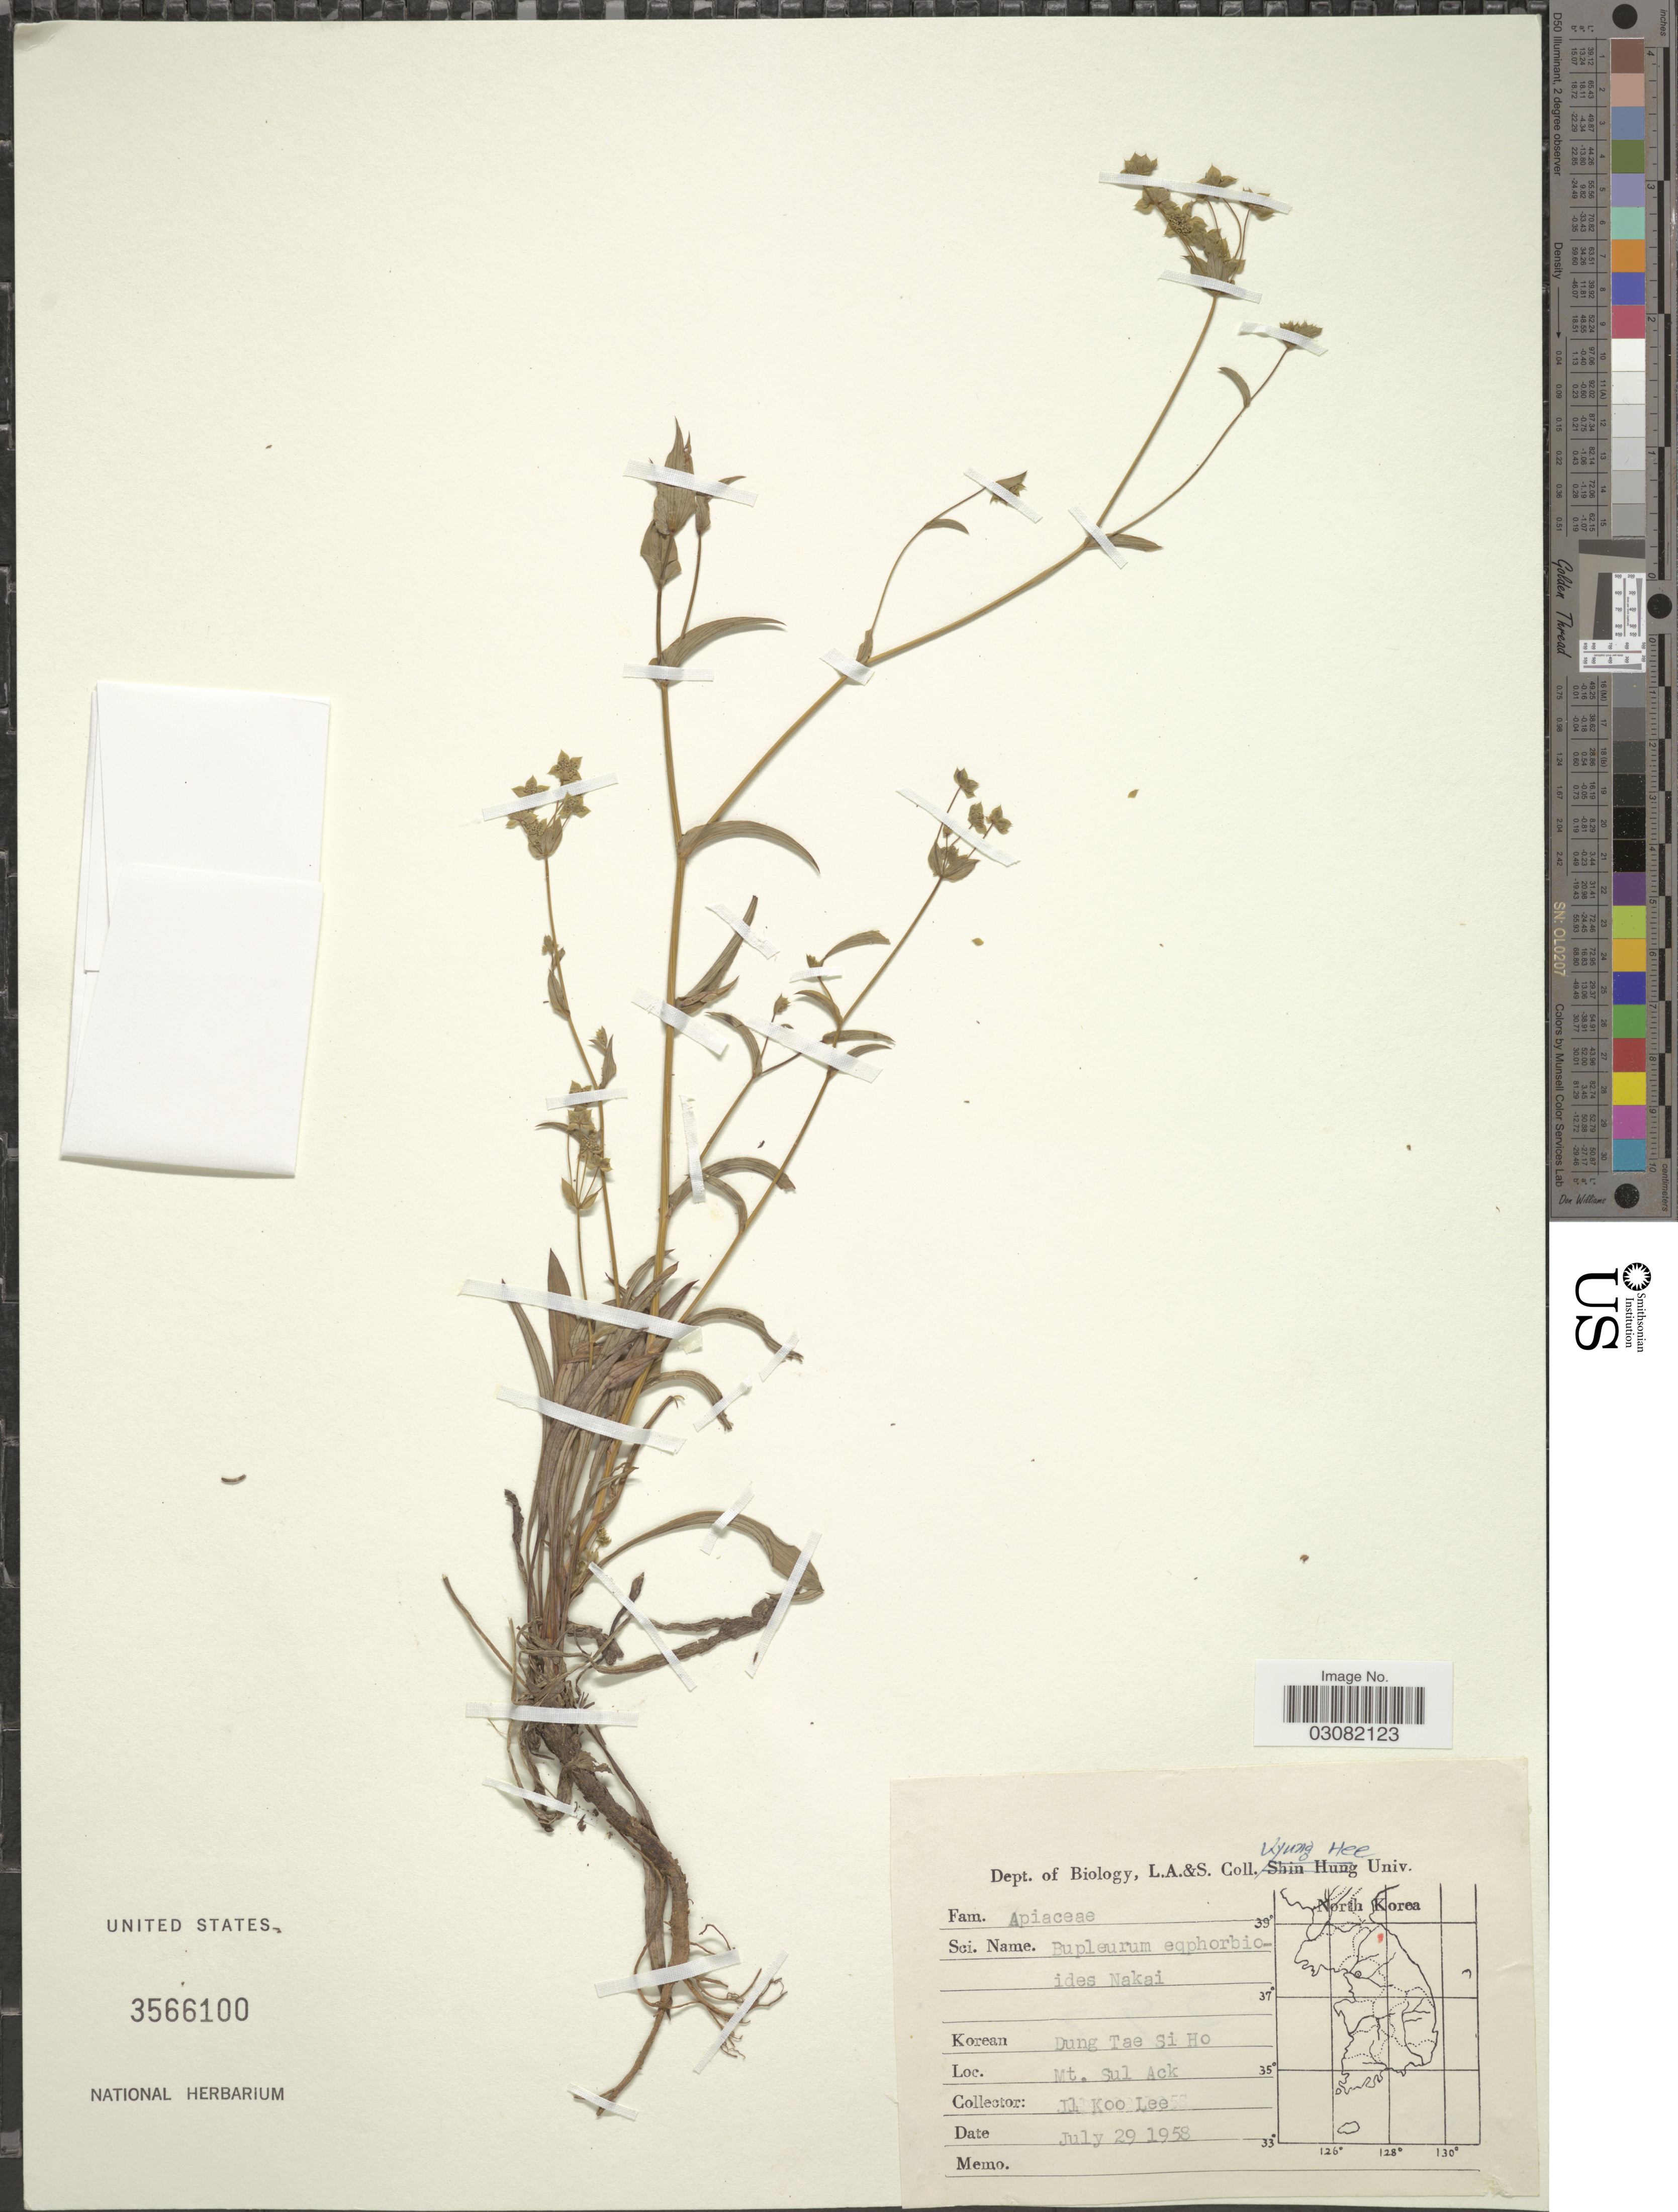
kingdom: Plantae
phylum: Tracheophyta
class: Magnoliopsida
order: Apiales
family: Apiaceae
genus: Bupleurum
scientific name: Bupleurum euphorbioides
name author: Nakai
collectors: Il-Ko Lee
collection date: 1958-07-29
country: South Korea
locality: Dung Tae Si Ho, Mt. Sul Ack.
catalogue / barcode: US 3566100